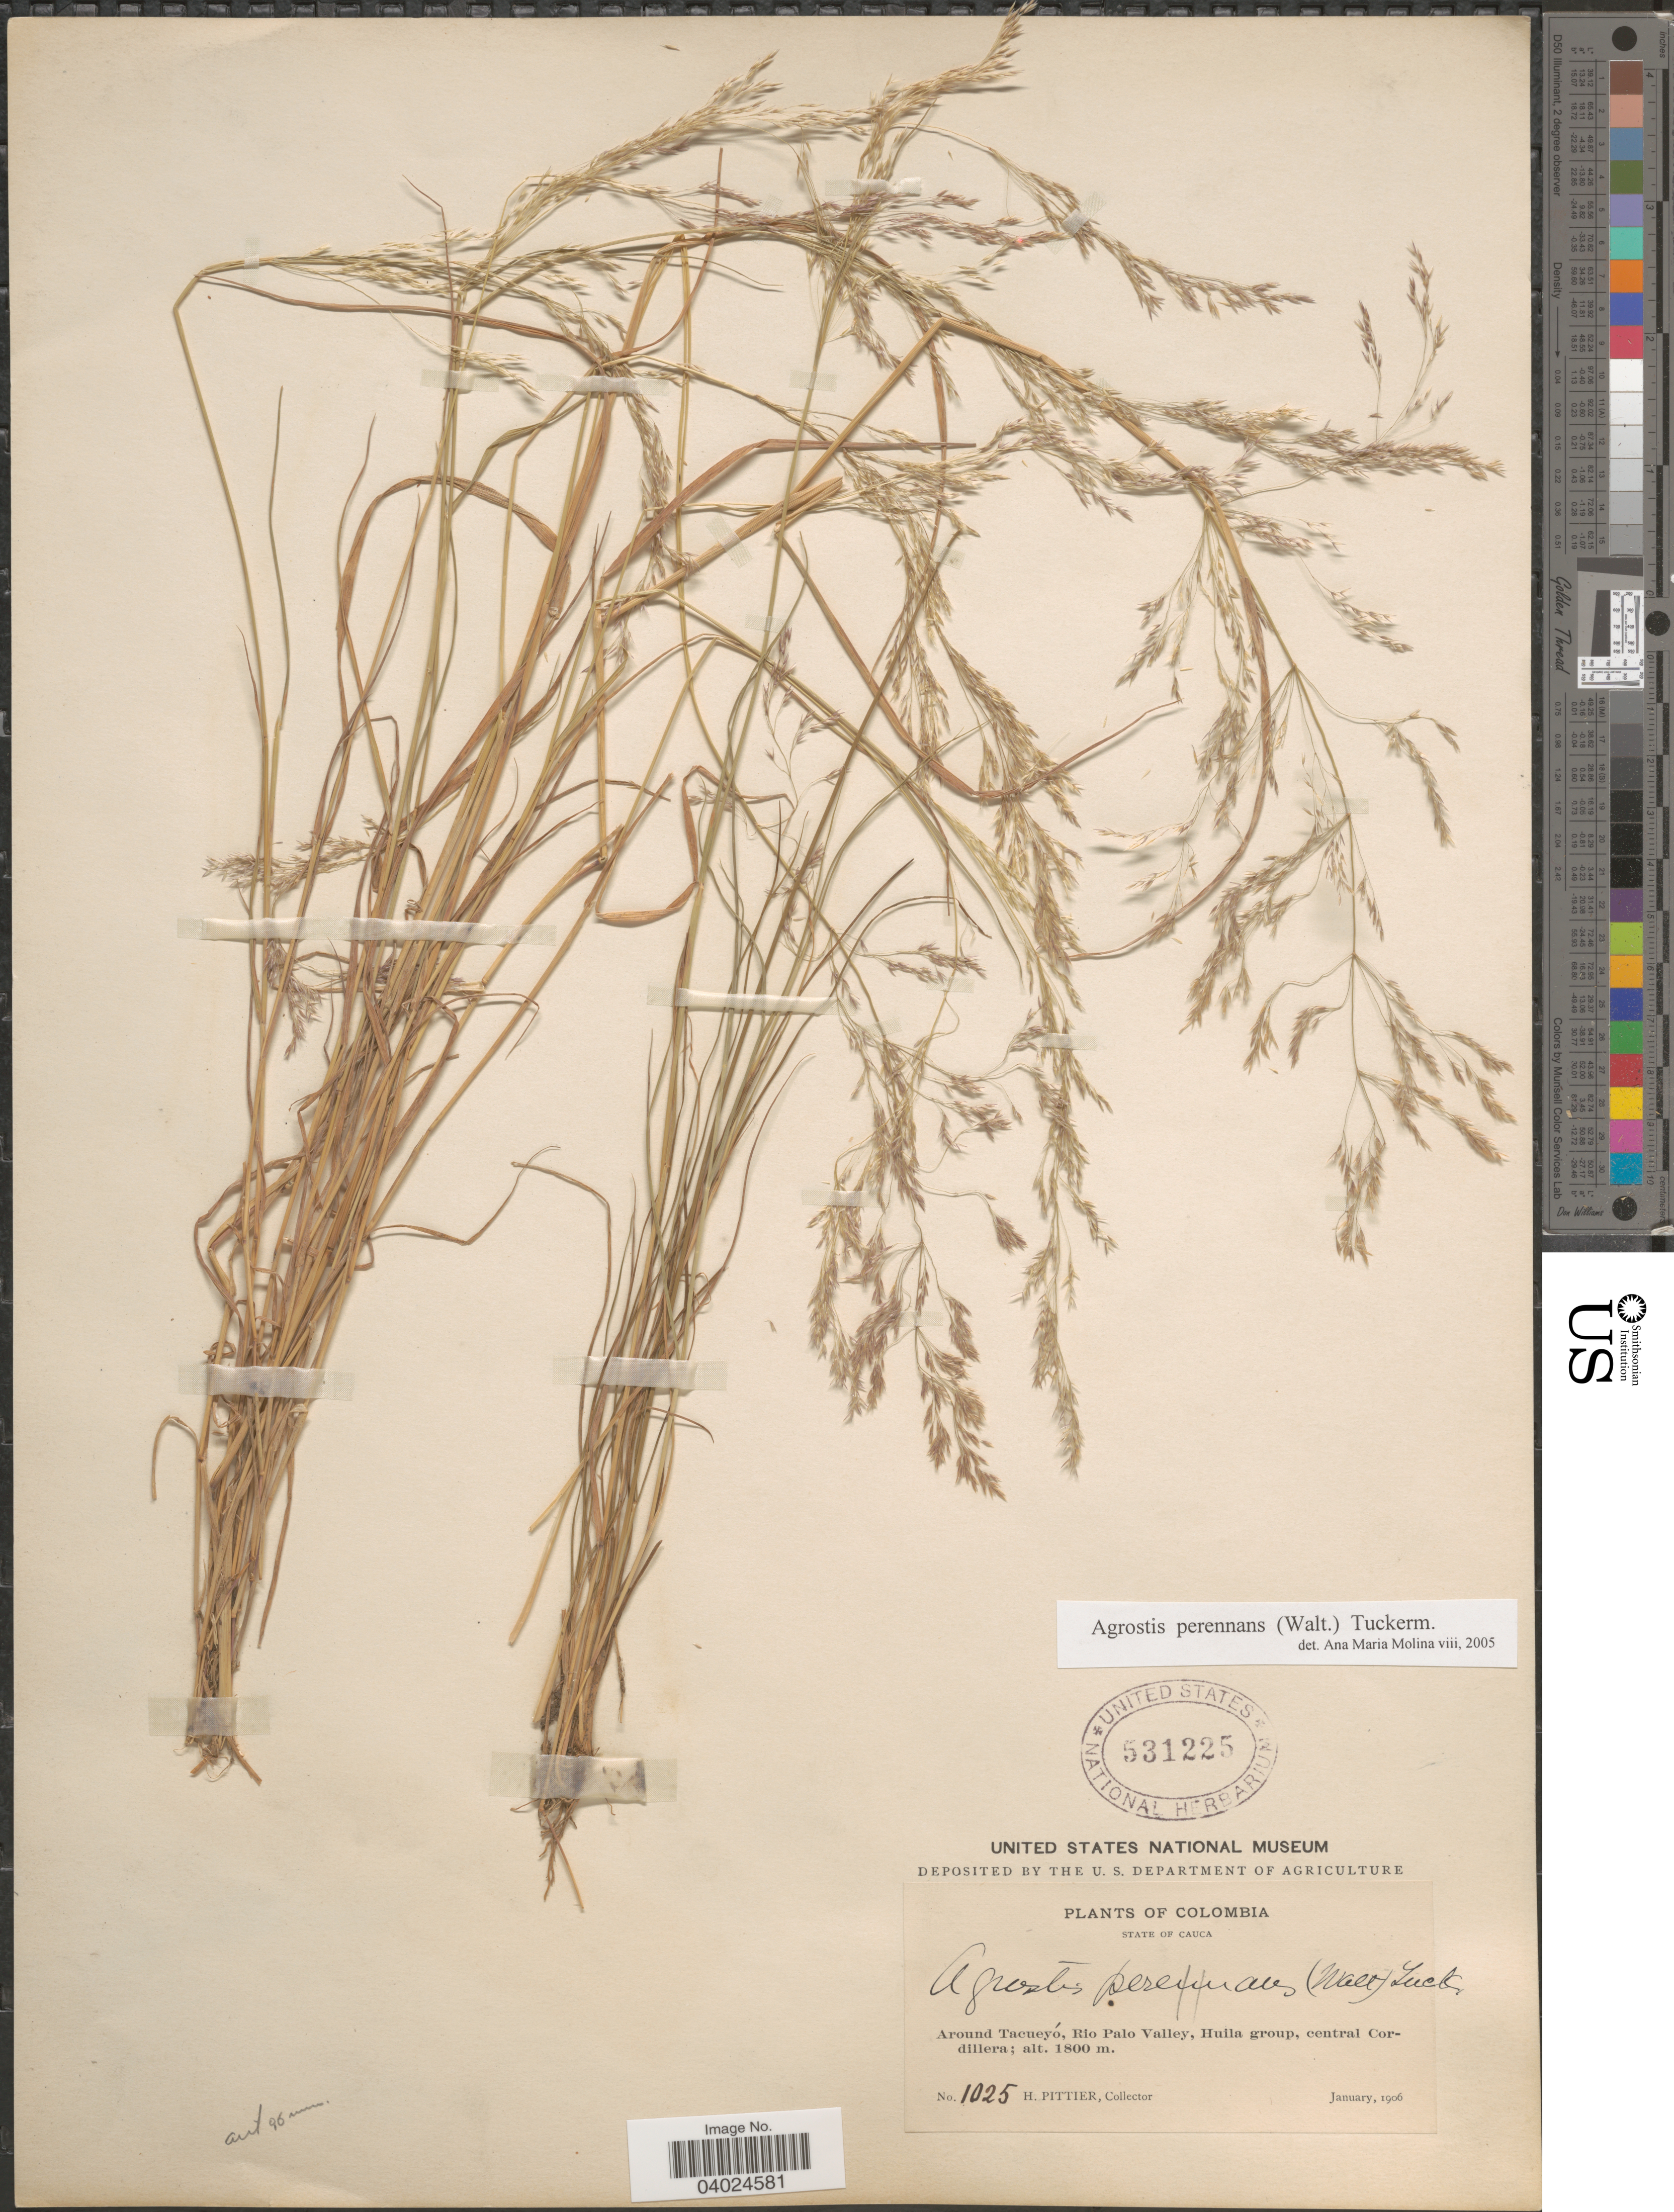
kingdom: Plantae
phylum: Tracheophyta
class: Liliopsida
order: Poales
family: Poaceae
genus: Agrostis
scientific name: Agrostis perennans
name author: (Walter) Tuck.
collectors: H. F. Pittier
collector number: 1025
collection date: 1906-01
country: Colombia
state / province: Cauca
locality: Around Tacueyó, Rio Palo Valley, Huila group, central Cordillera.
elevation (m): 1800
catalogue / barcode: US 531225